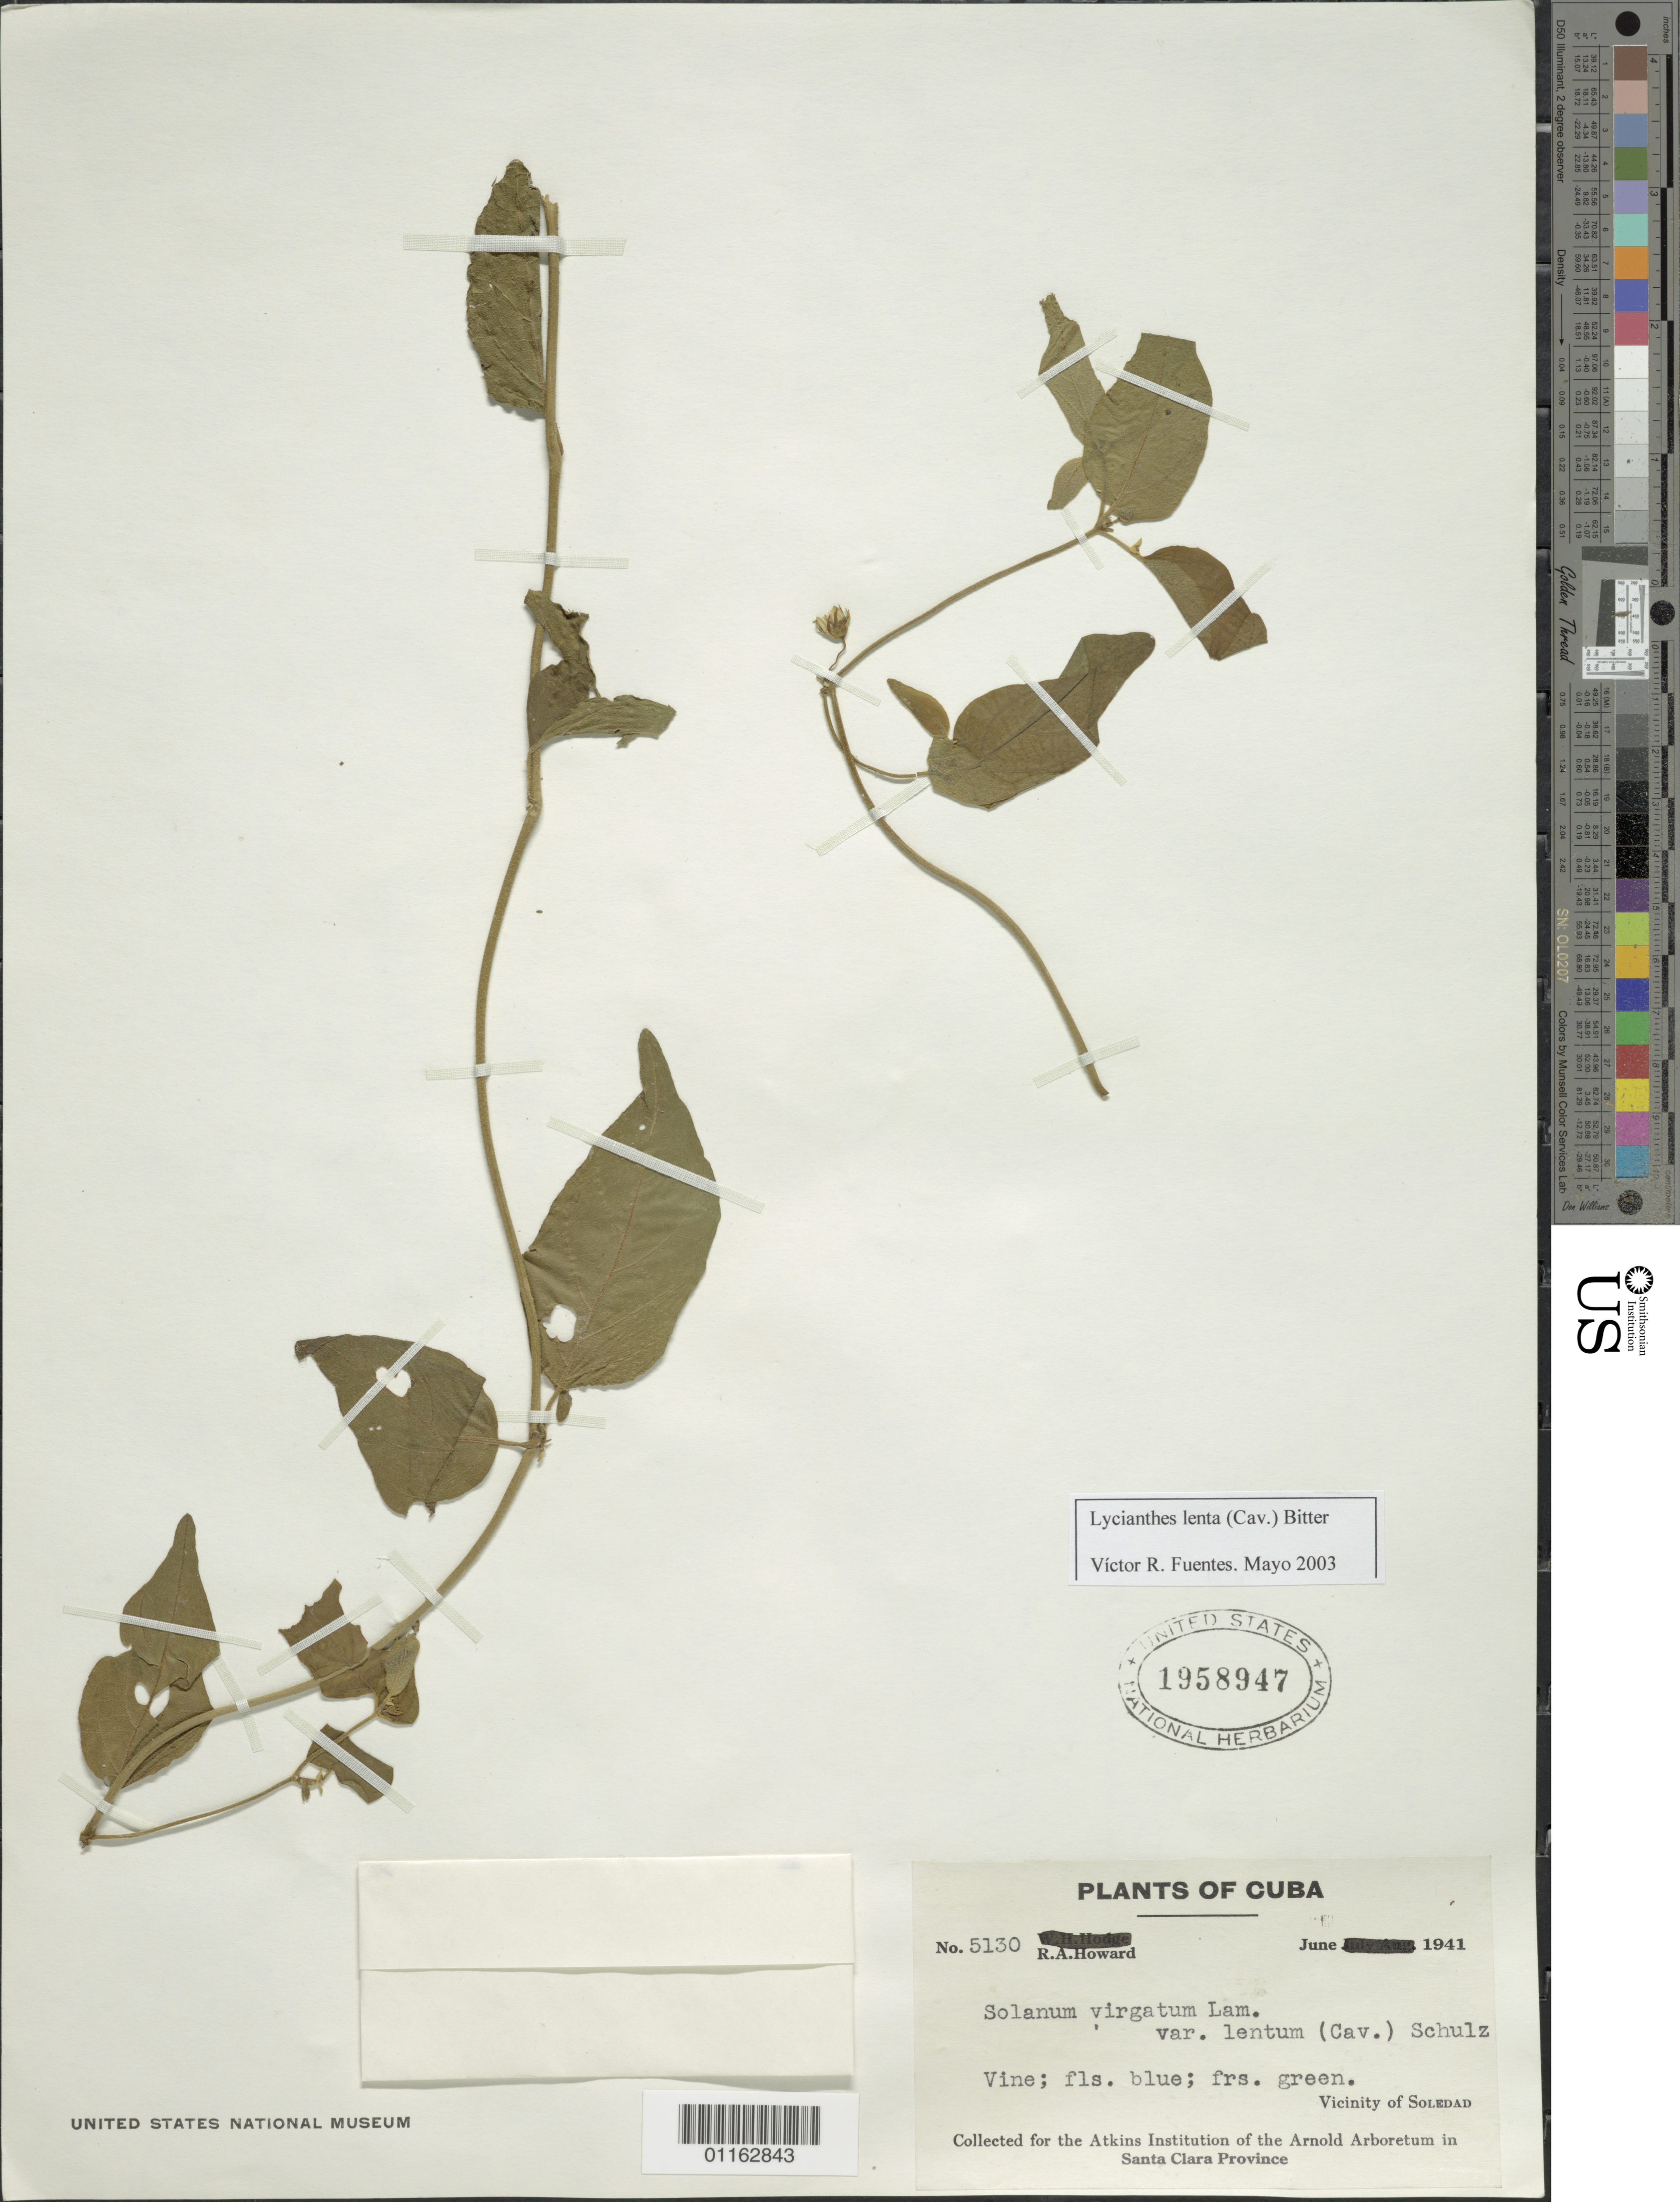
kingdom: Plantae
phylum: Tracheophyta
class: Magnoliopsida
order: Solanales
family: Solanaceae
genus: Lycianthes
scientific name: Lycianthes lenta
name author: (Cav.) Bitter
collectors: R. A. Howard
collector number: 5130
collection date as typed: Jun 1941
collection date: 1941-06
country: Cuba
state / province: Villa Clara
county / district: Santa Clara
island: Cuba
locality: Vicinity of Soledad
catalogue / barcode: US 1958947